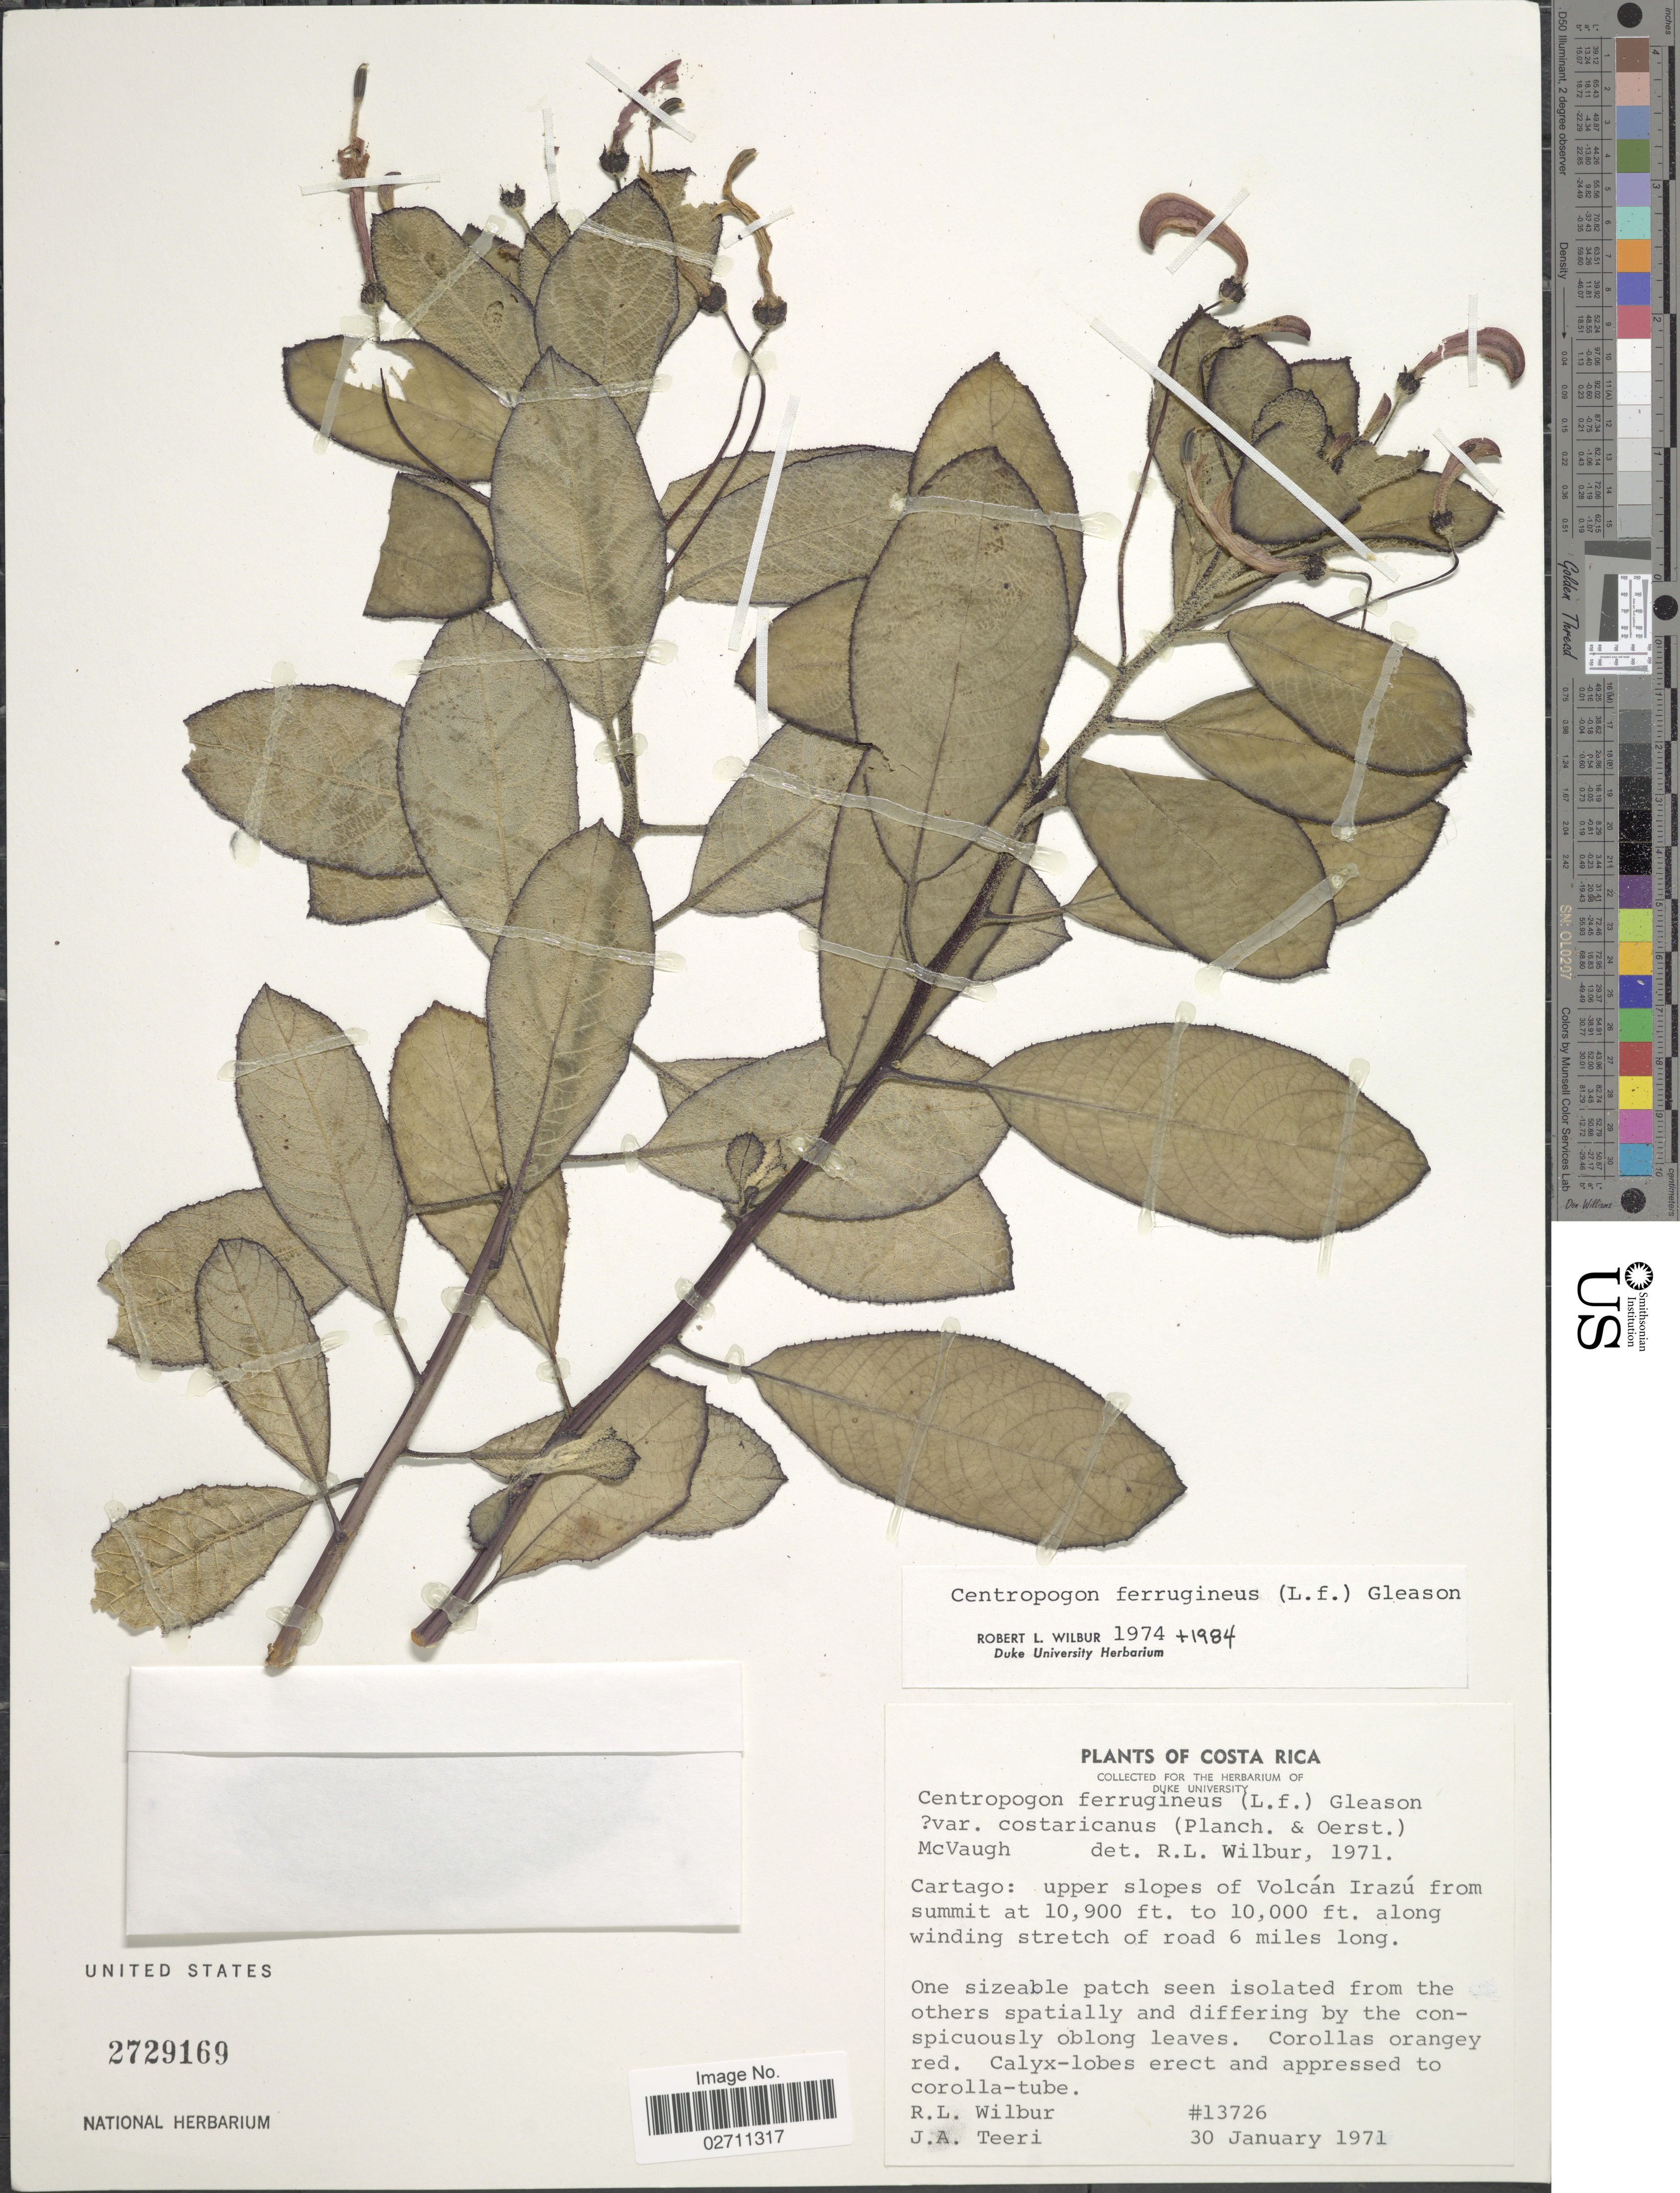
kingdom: Plantae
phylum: Tracheophyta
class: Magnoliopsida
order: Asterales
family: Campanulaceae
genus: Centropogon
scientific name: Centropogon ferrugineus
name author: (L. f.) Gleason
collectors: R. L. Wilbur & J. Teeri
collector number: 13726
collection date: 1971-01-30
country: Costa Rica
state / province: Cartago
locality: Upper slopes of Volcan Irazu from summit along winding stretch of road 6 miles long.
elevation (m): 3048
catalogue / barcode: US 2729169